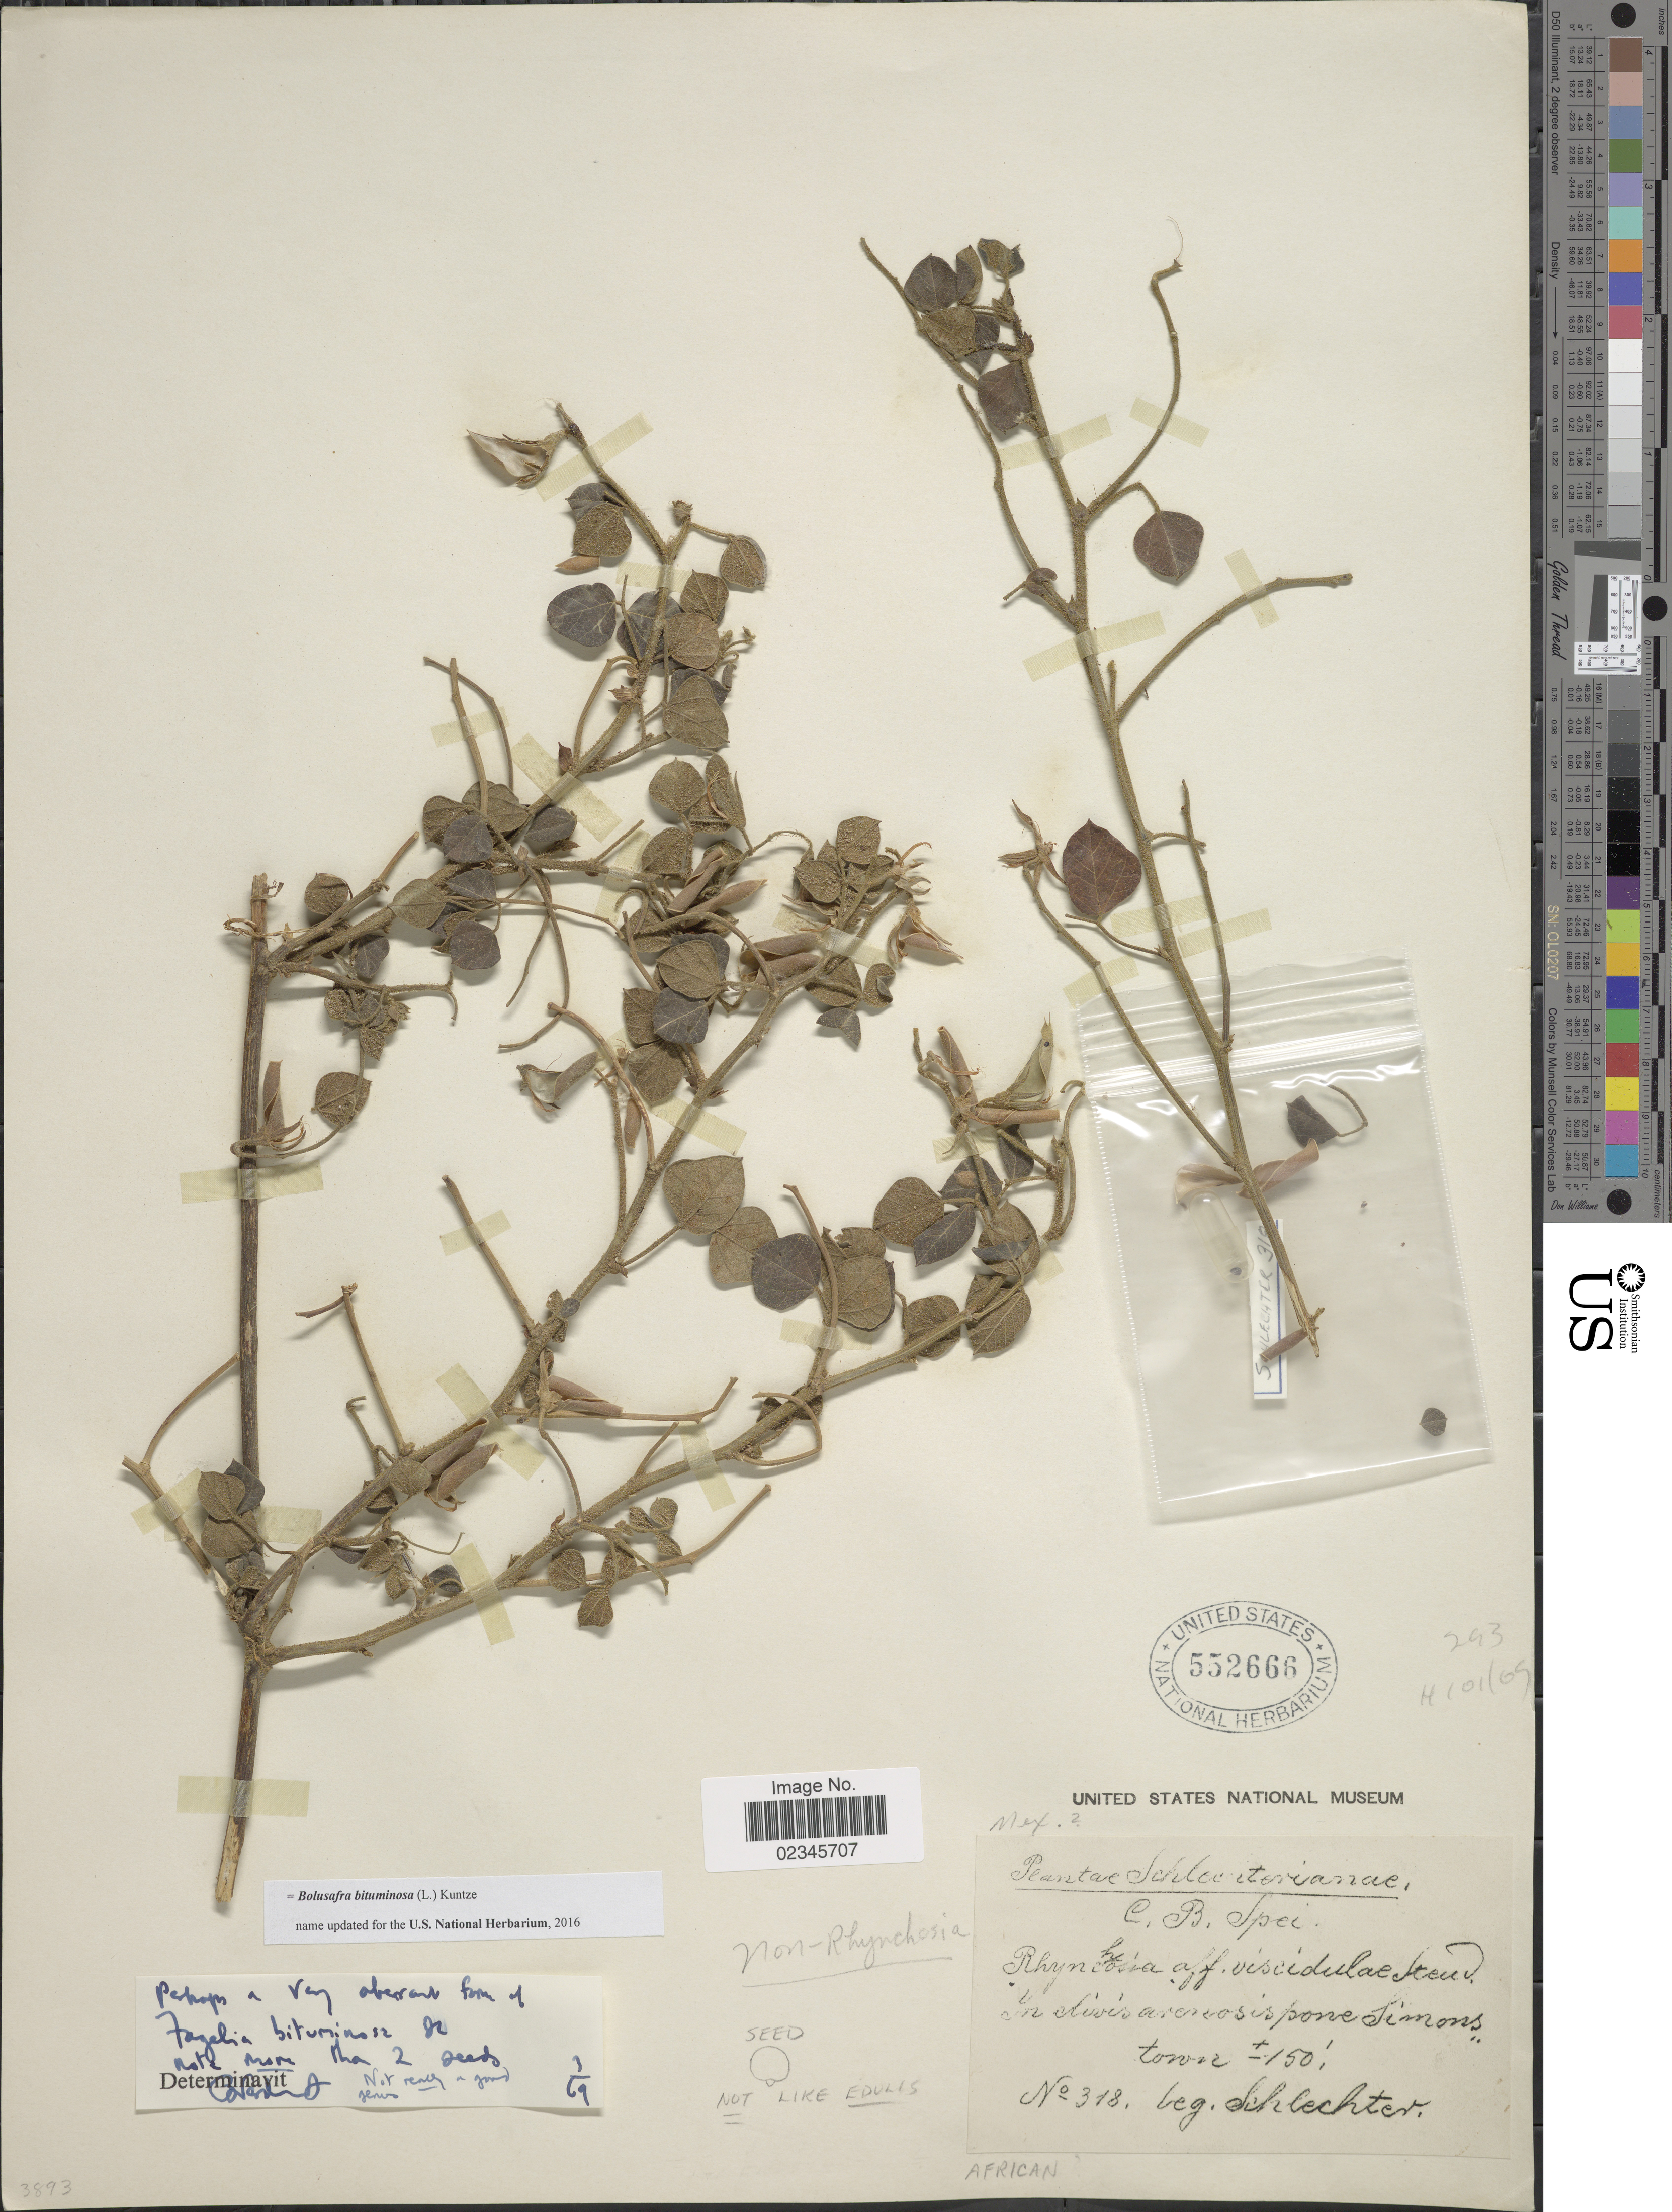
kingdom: Plantae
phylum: Tracheophyta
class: Magnoliopsida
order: Fabales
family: Fabaceae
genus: Bolusafra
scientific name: Bolusafra bituminosa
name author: (L.) Kuntze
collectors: Schlechter, --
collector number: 318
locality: African [unsure placement], In silver arenosis pone Simonstown. [interpreted]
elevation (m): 46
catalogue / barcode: US 552666